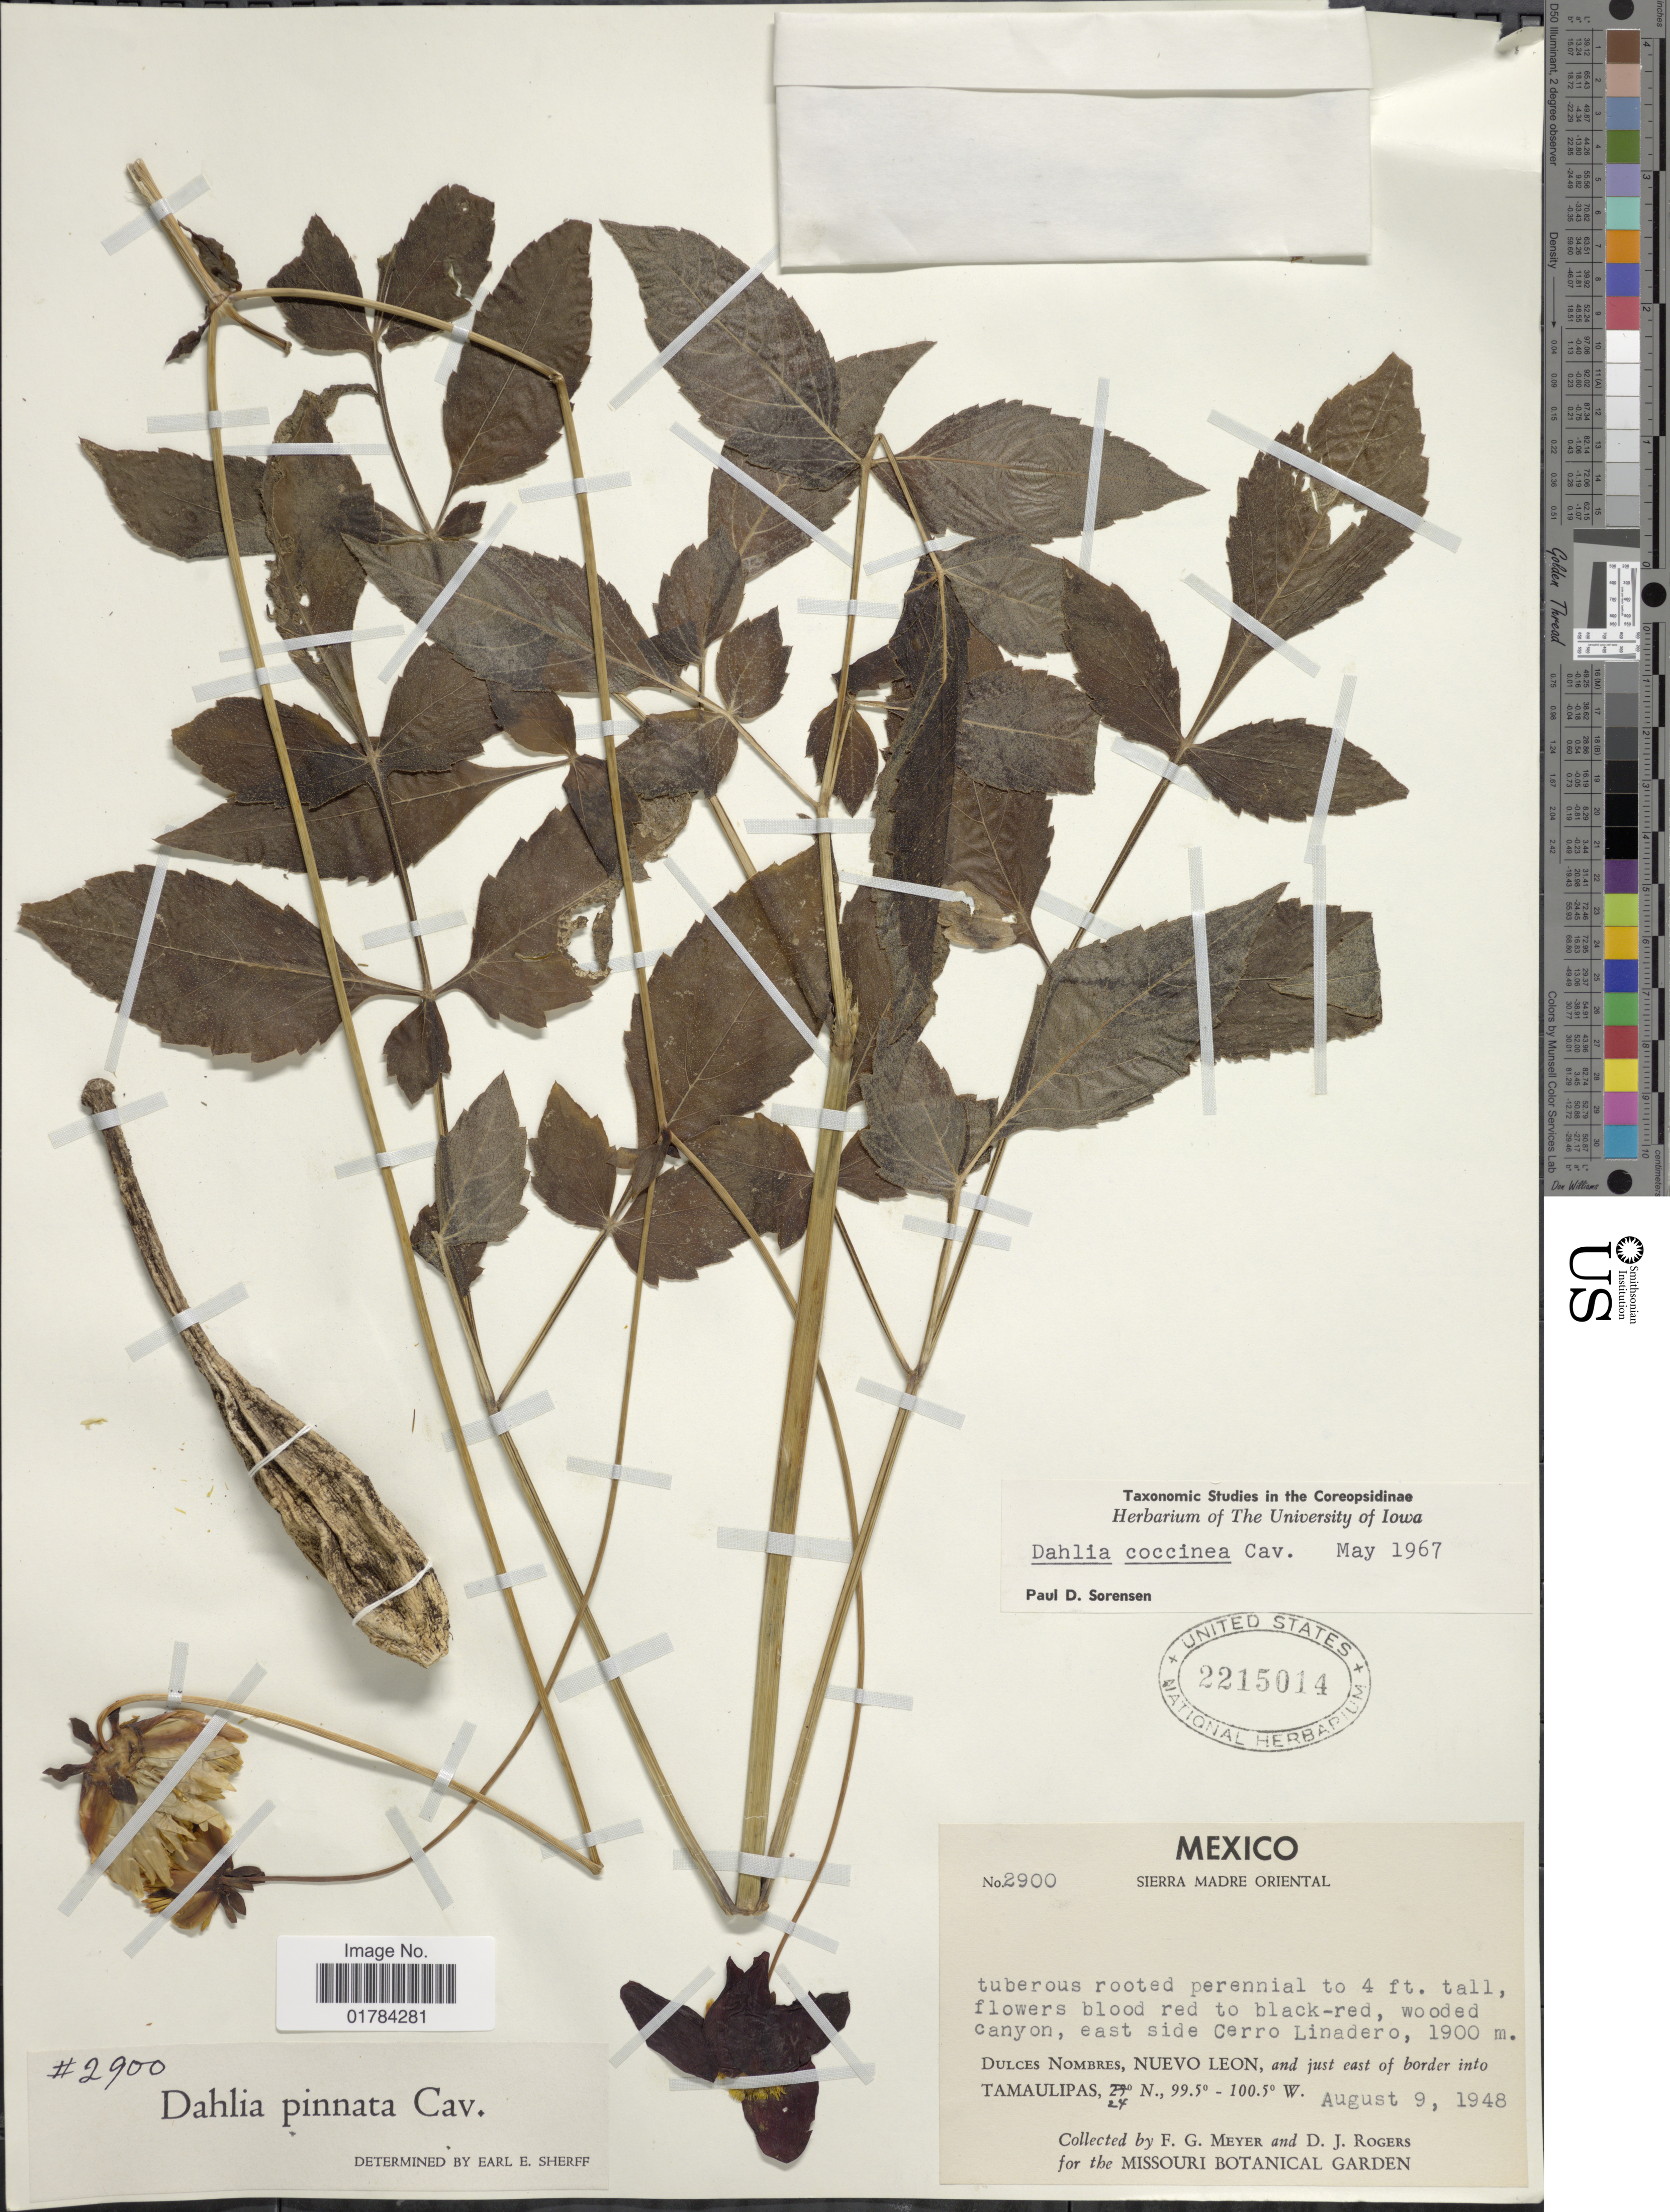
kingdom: Plantae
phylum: Tracheophyta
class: Magnoliopsida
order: Asterales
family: Asteraceae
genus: Dahlia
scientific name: Dahlia coccinea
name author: Cav.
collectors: F. G. Meyer & D. J. Rogers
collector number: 2900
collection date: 1948-08-09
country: Mexico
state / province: Nuevo León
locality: Dulces Nombres, and just east of border into Tamaulipas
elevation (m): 1900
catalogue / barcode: US 2215014